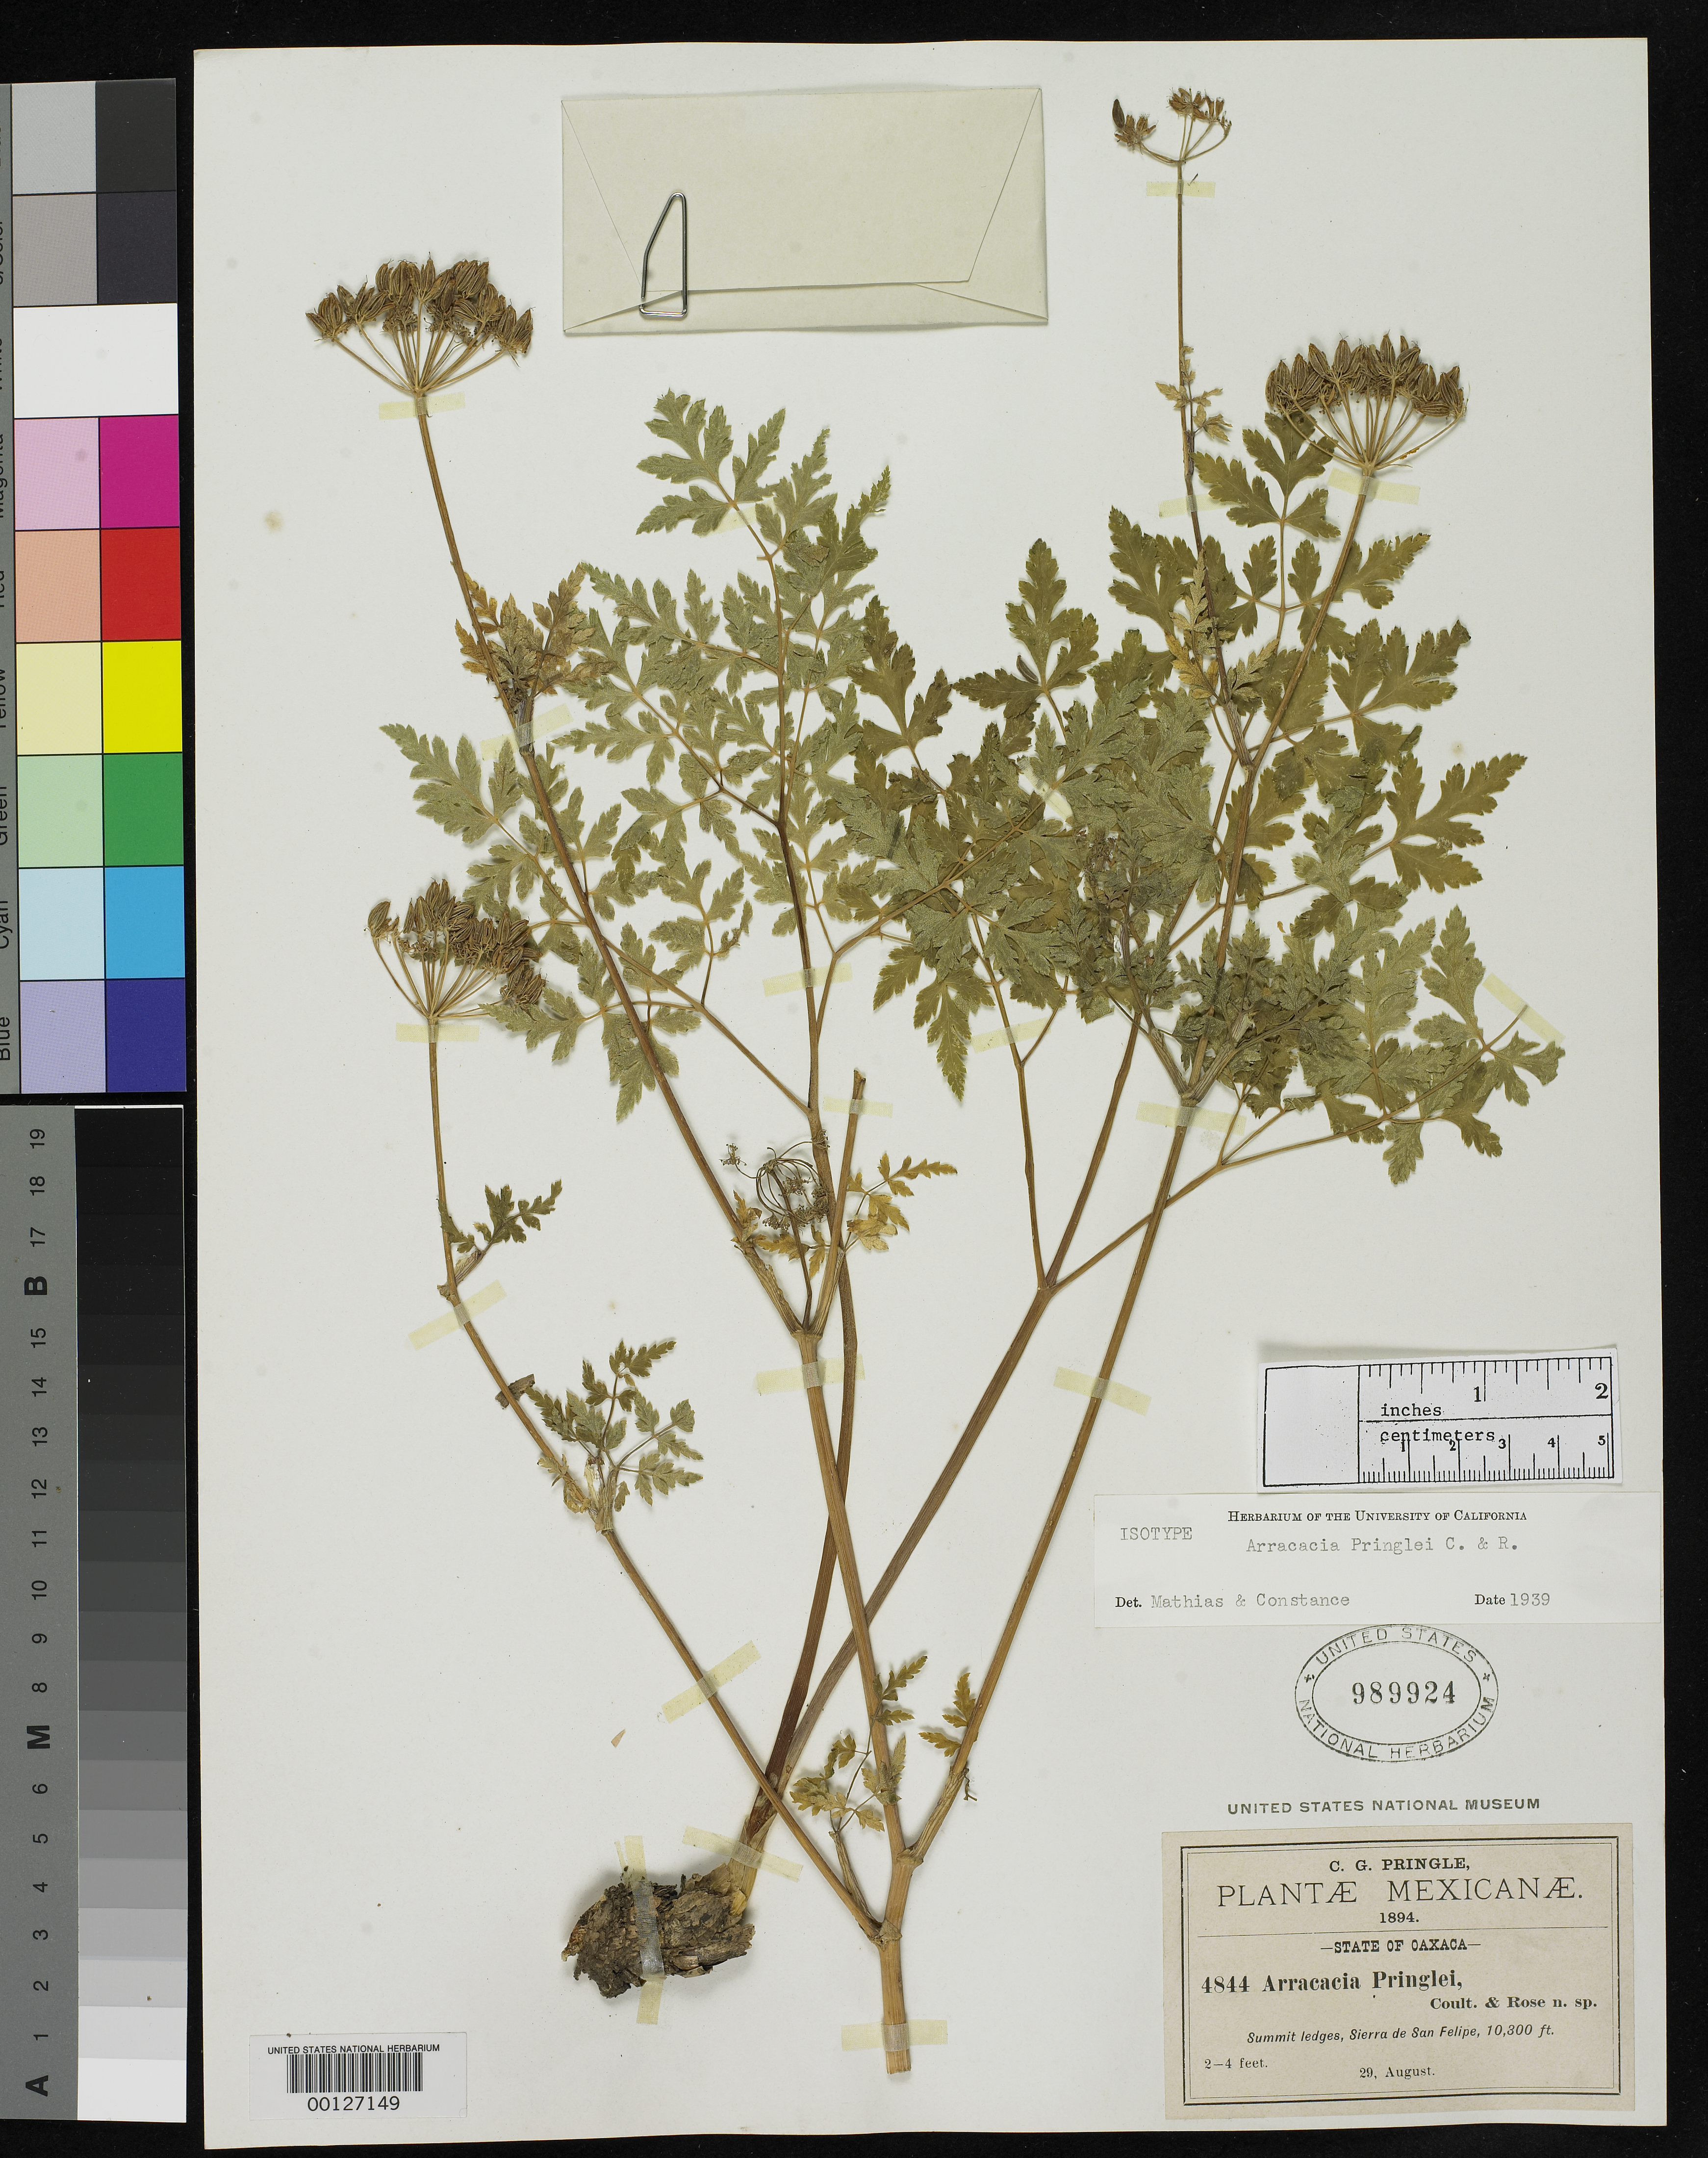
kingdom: Plantae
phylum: Tracheophyta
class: Magnoliopsida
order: Apiales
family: Apiaceae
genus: Arracacia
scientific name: Arracacia pringlei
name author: J.M. Coult. & Rose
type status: Isotype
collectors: C. G. Pringle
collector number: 4844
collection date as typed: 29 Aug 1894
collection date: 1894-08-29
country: Mexico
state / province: Oaxaca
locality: Sierra de San Felipe.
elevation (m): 3139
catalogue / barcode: US 989924